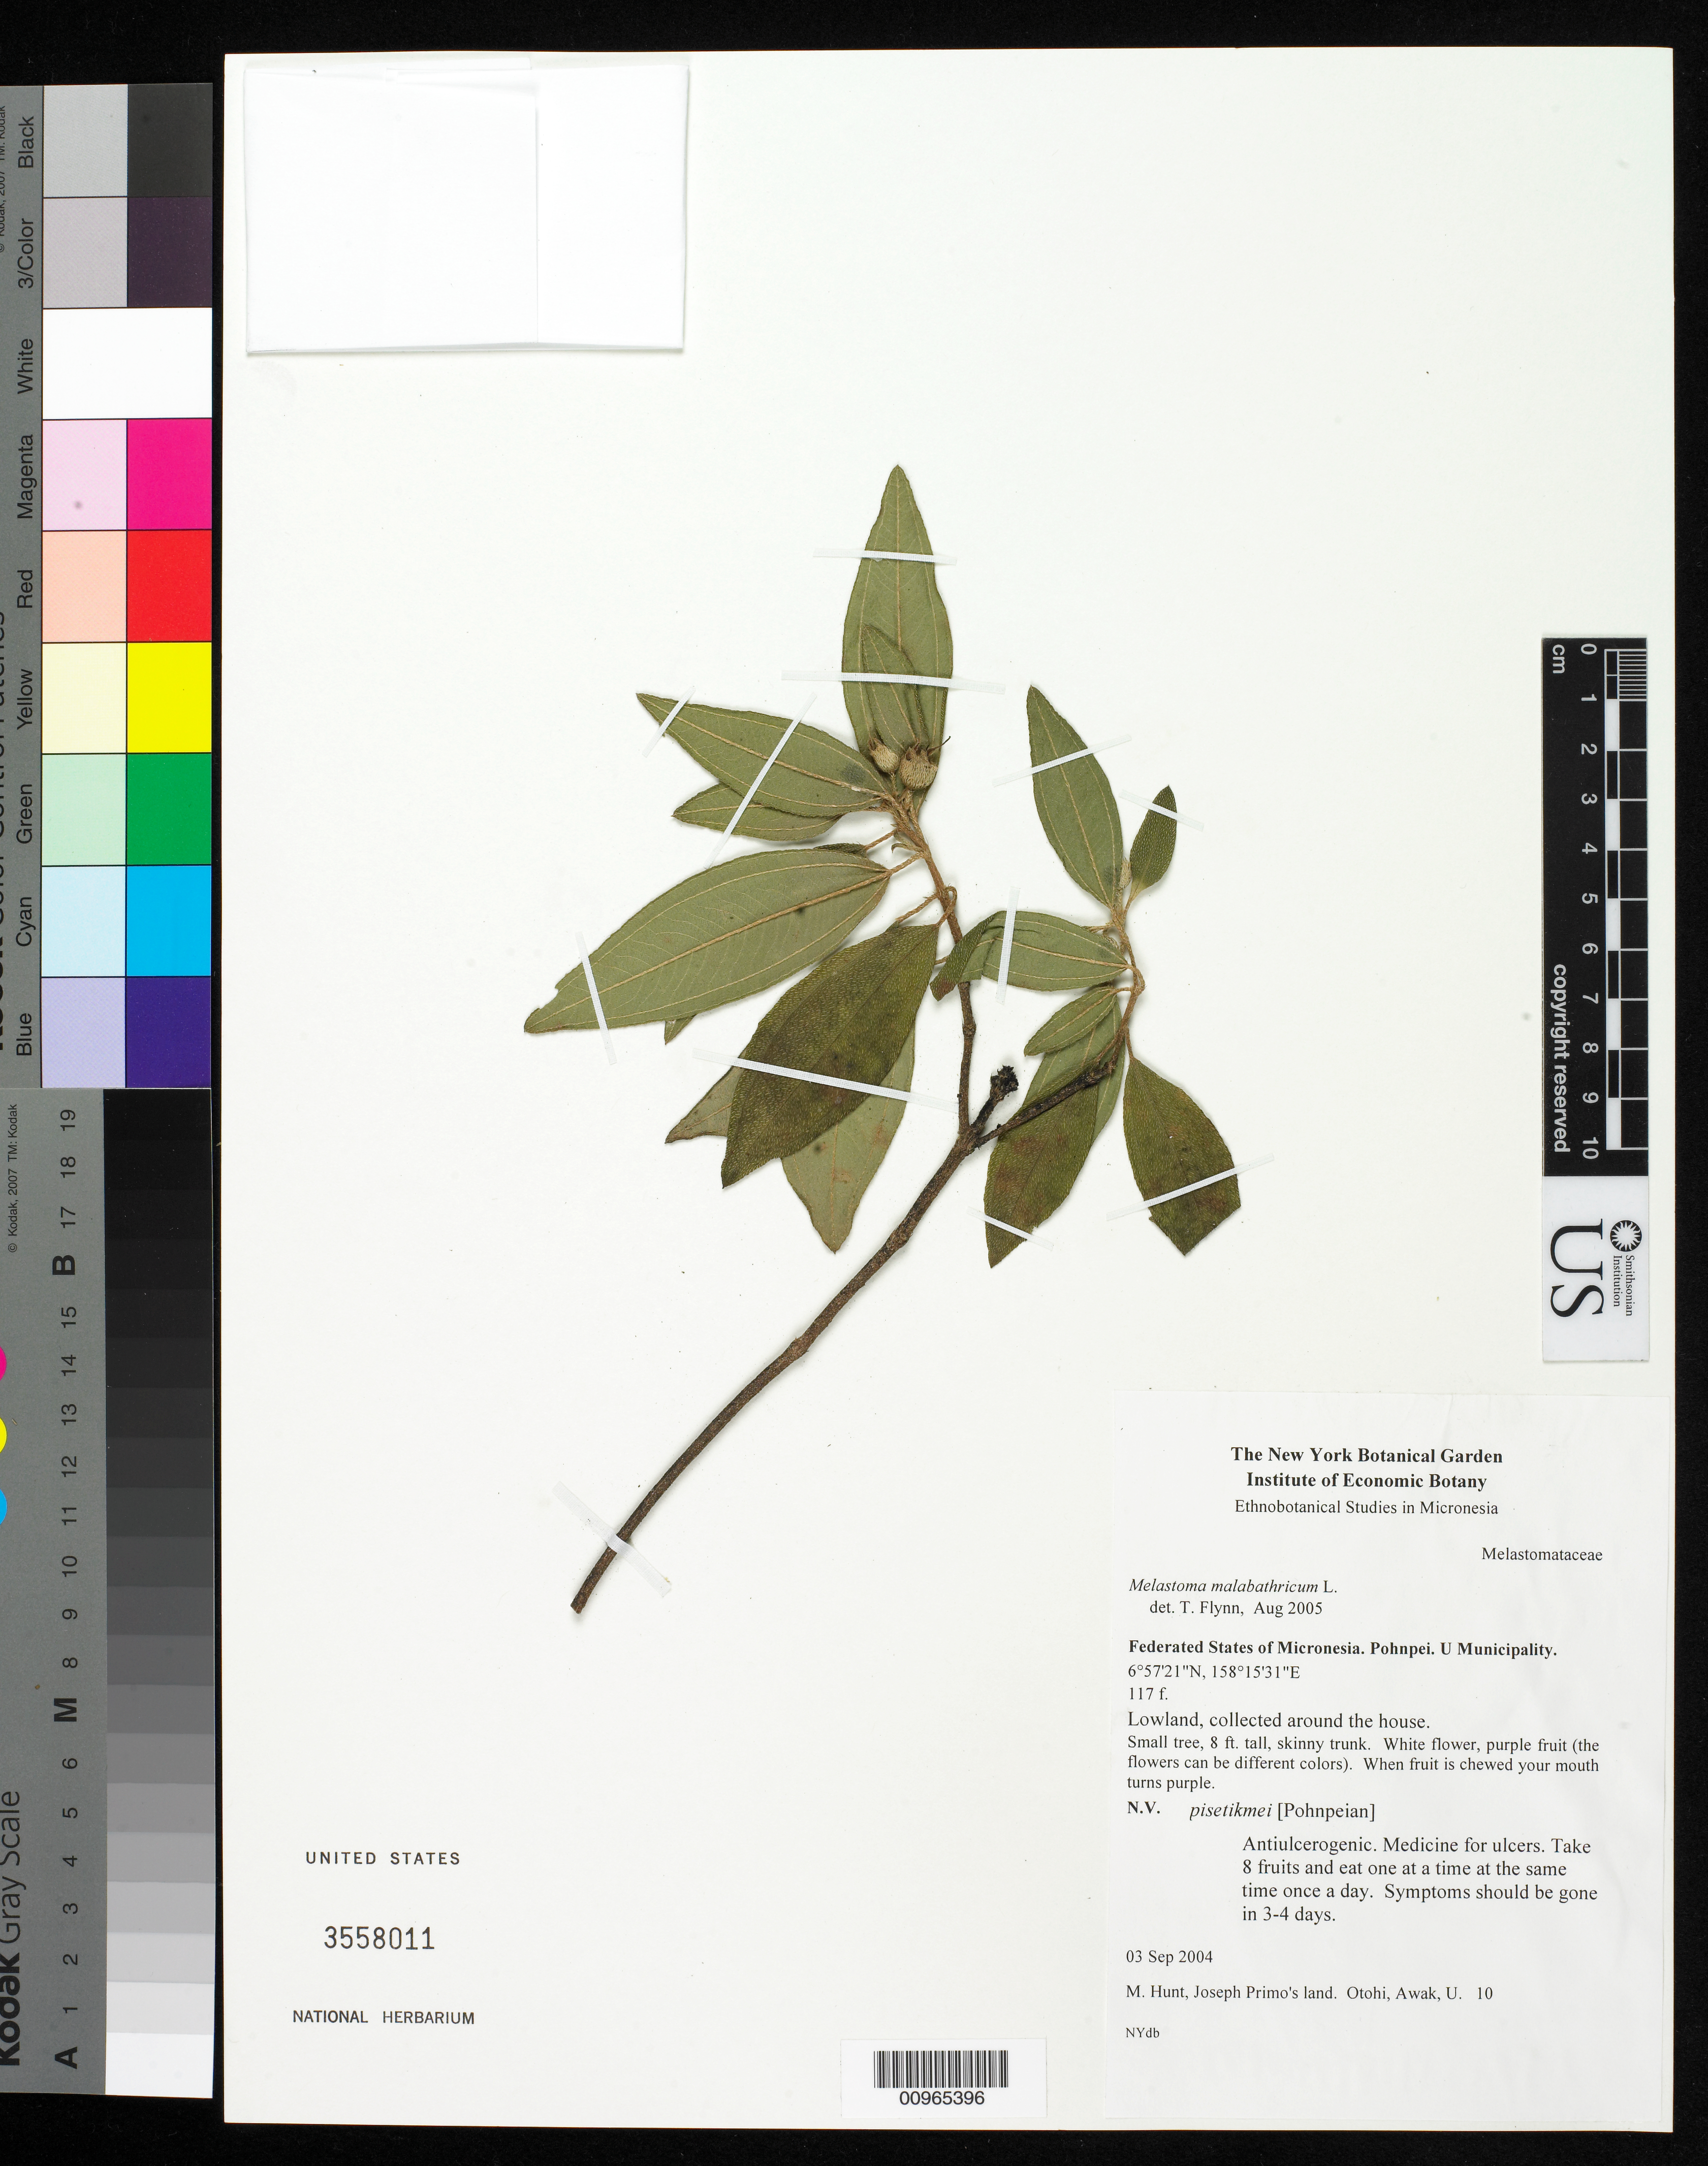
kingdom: Plantae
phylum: Tracheophyta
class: Magnoliopsida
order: Myrtales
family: Melastomataceae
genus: Melastoma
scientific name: Melastoma malabathricum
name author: L.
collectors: M. Hunt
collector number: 10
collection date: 2004-09-03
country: Micronesia, Federated States of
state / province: Pohnpei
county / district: Uh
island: Pohnpei [Ponape]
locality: Joseph Primo's land, U Muncipality, Pohnpei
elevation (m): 36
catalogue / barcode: US 3558011